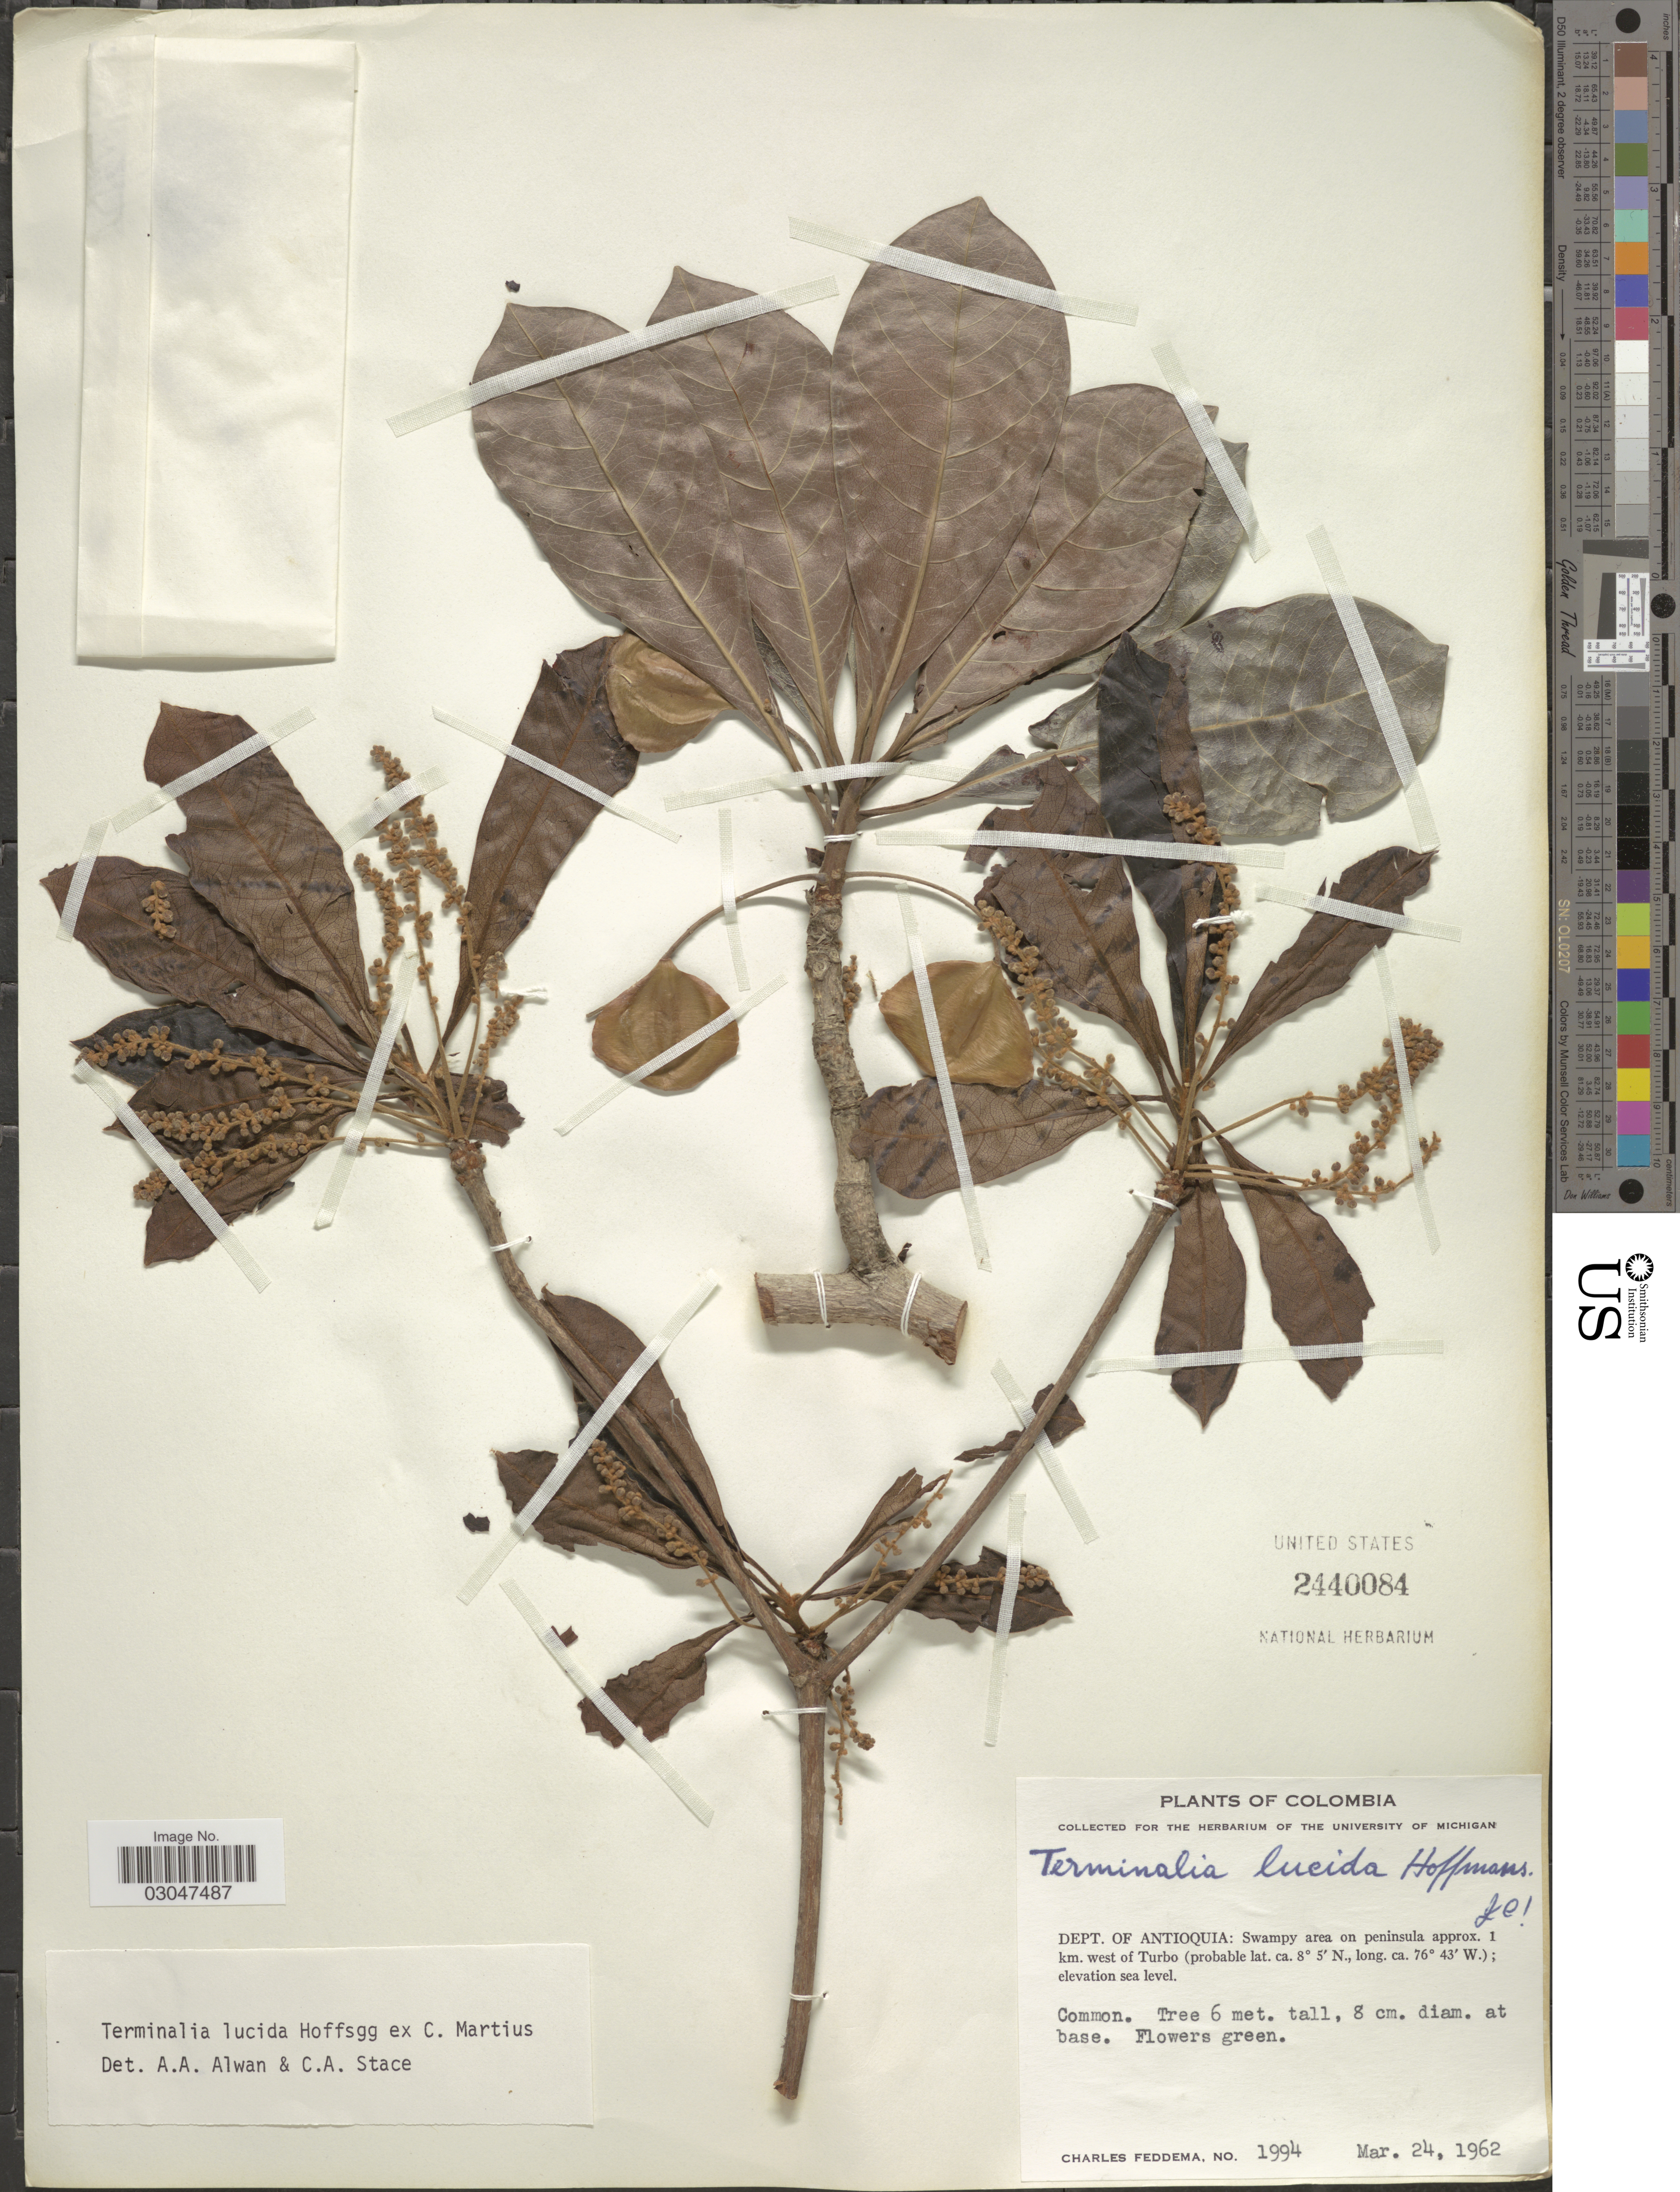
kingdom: Plantae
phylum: Tracheophyta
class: Magnoliopsida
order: Myrtales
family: Combretaceae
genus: Terminalia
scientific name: Terminalia lucida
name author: Hoffmanns. ex Mart.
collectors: C. Feddema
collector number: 1994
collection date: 1962-03-24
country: Colombia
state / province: Antioquia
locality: Dept. of Antioquia: Swampy are on peninsula approx. 1 km. west of Turbo.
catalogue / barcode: US 2440084